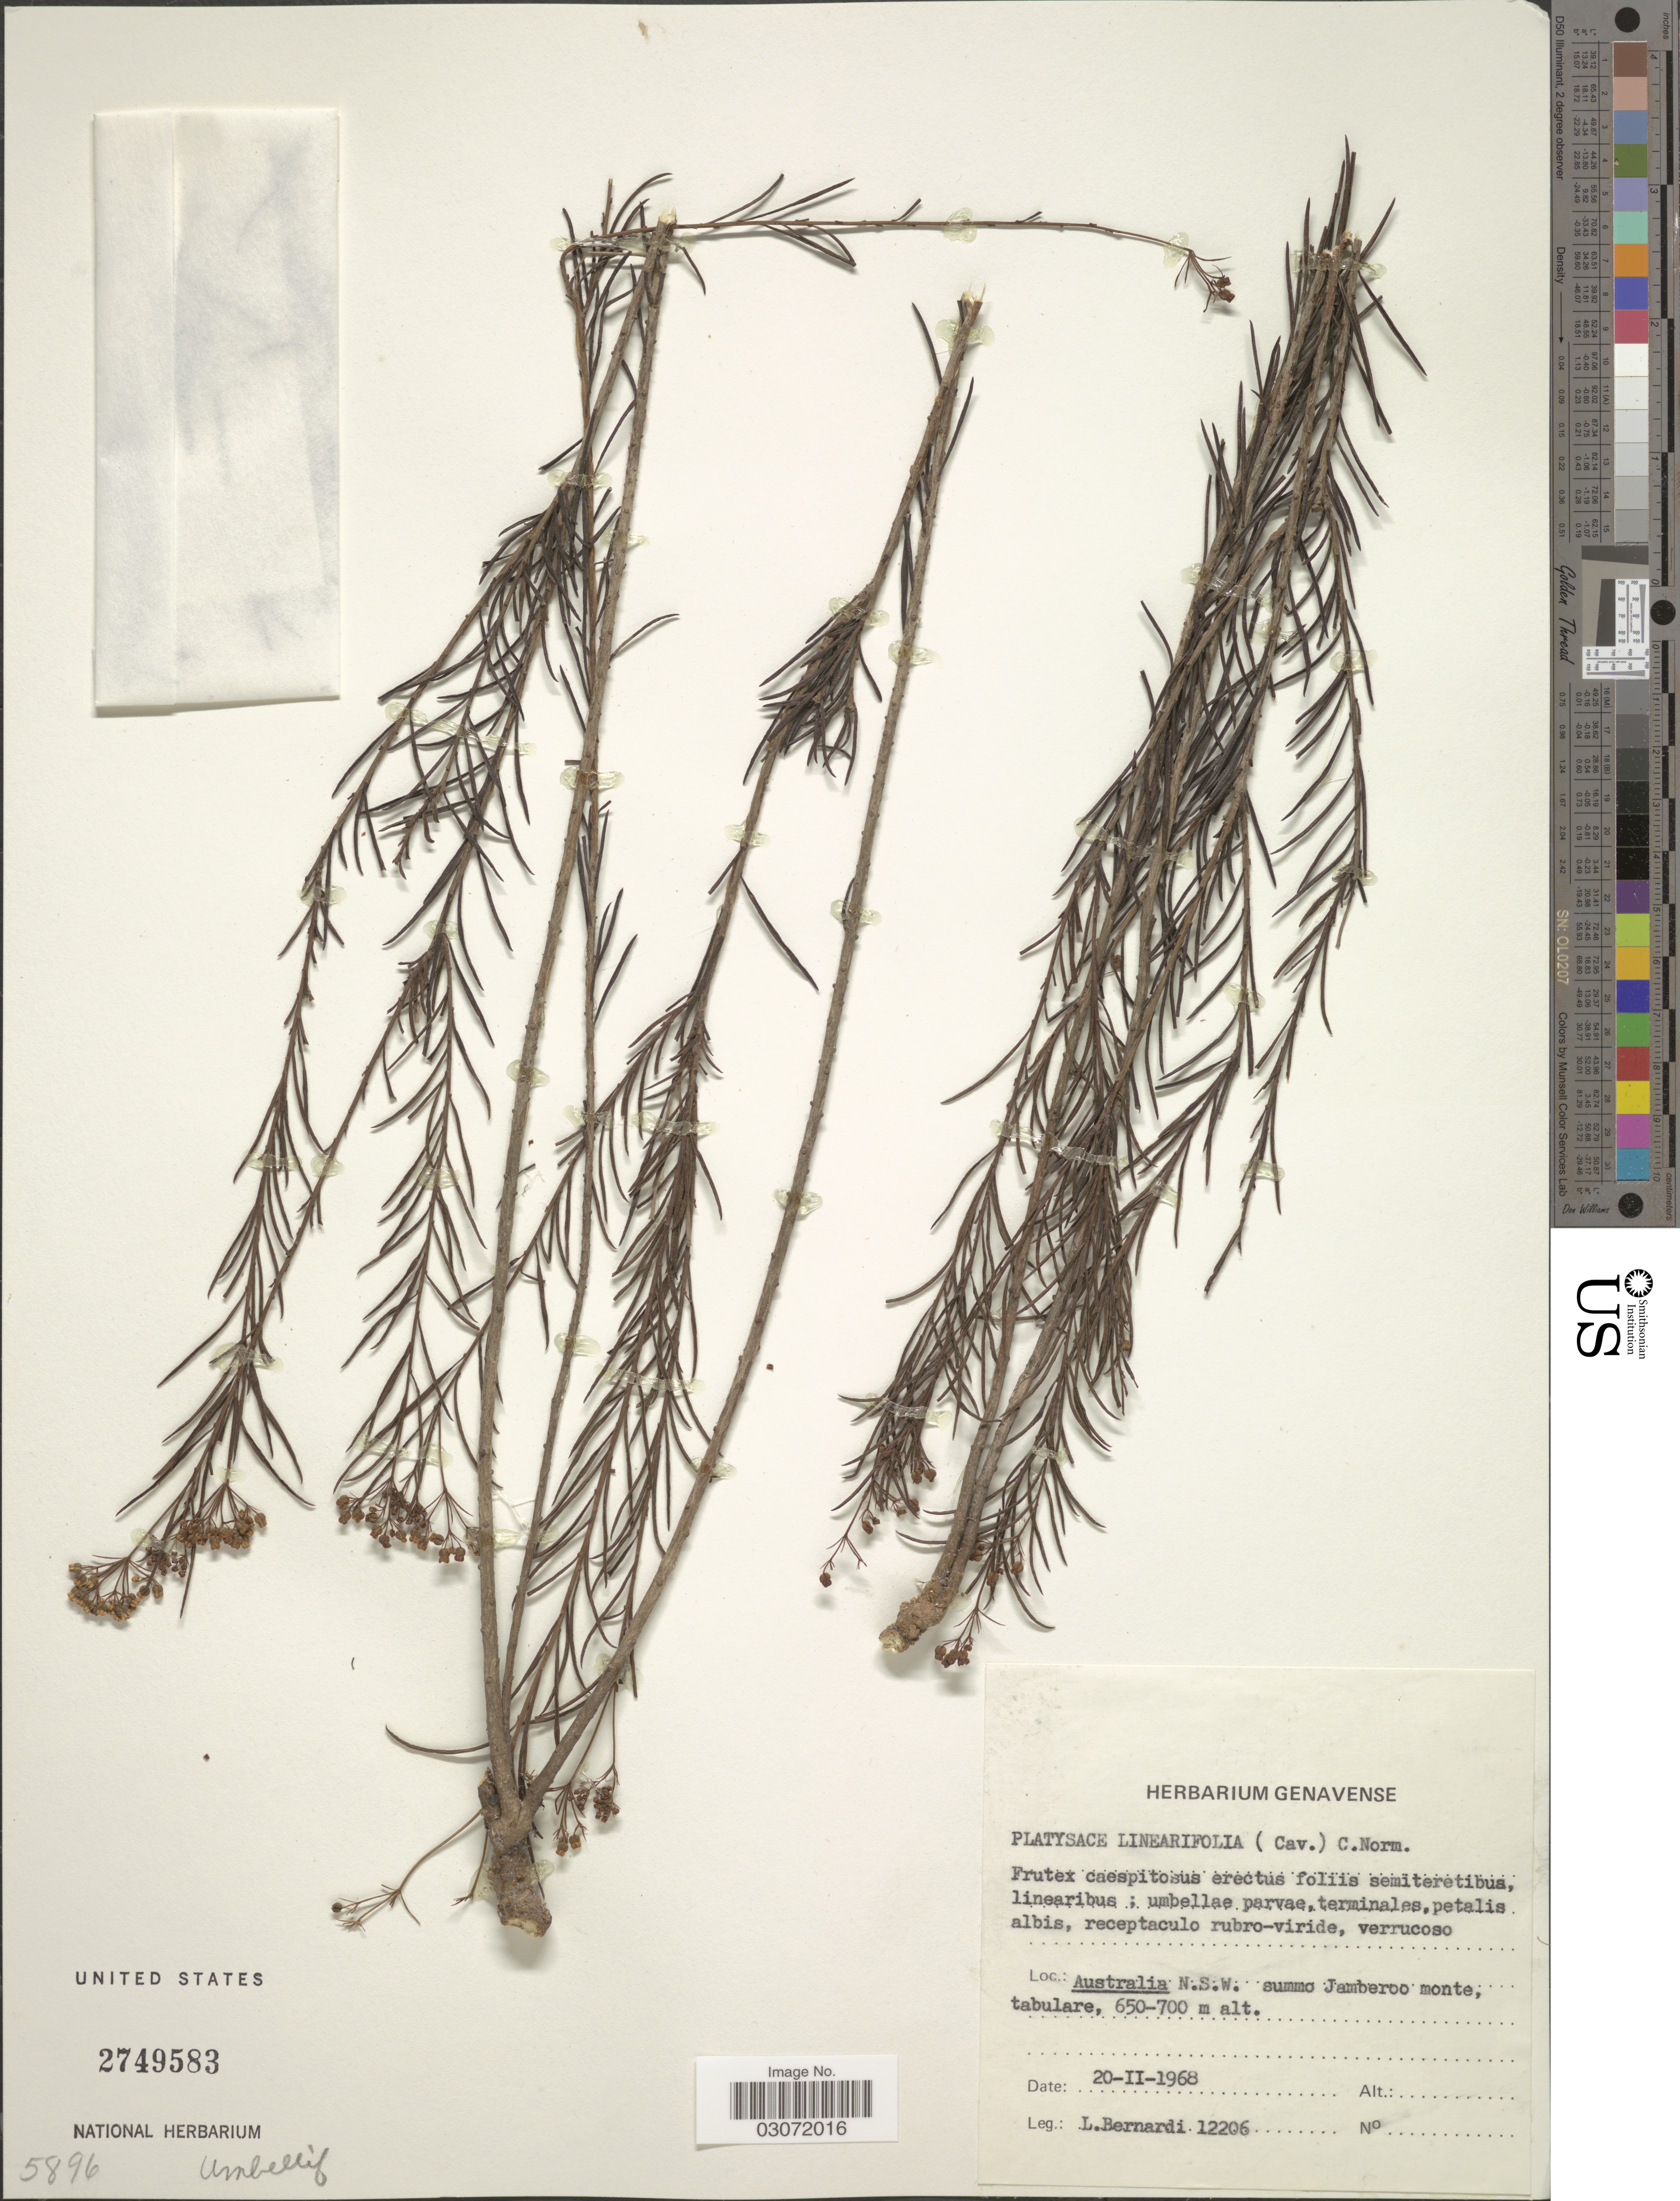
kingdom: Plantae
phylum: Tracheophyta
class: Magnoliopsida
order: Apiales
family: Apiaceae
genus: Platysace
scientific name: Platysace linearifolia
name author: (Cav.) C. Norman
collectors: L. Bernardi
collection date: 1968-02-20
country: Australia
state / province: New South Wales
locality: N.S.W. summo Jamberoo monte, tabulare.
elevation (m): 650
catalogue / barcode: US 2749583